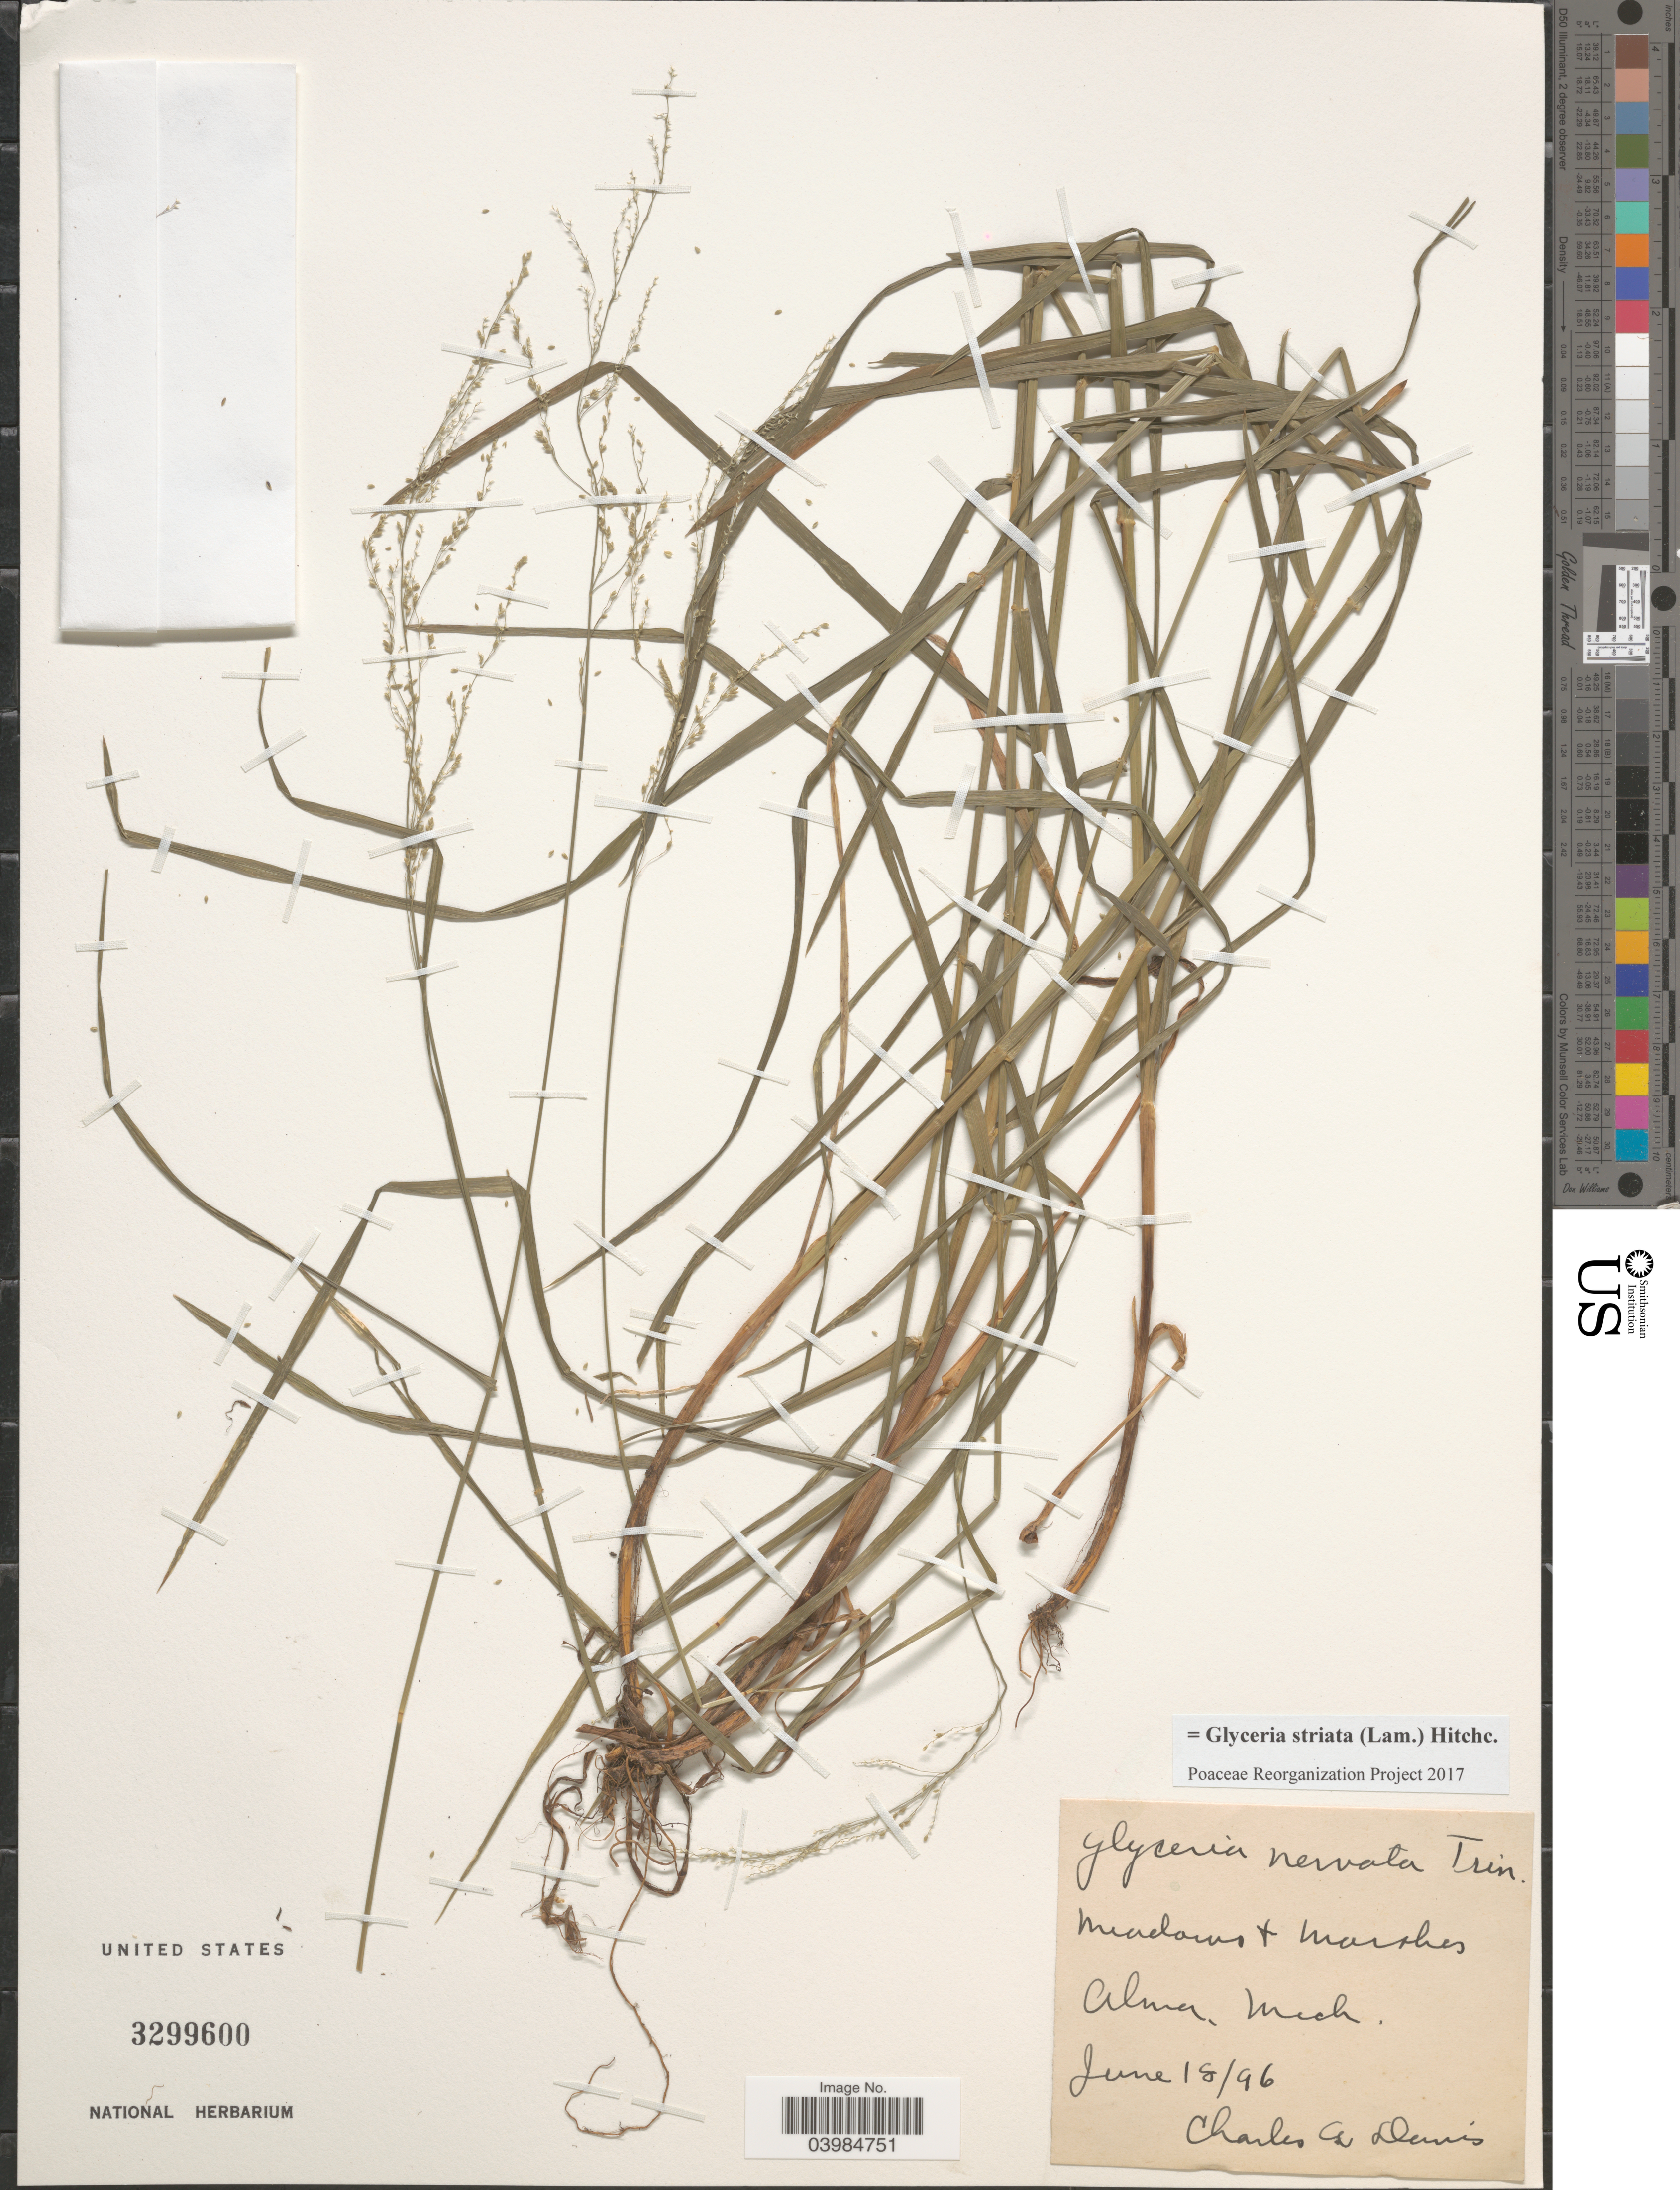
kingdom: Plantae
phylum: Tracheophyta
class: Liliopsida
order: Poales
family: Poaceae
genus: Glyceria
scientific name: Glyceria striata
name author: (Lam.) Hitchc.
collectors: C. Davis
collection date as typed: Transcribed d/m/y: 18/6/96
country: United States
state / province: Michigan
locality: Alma.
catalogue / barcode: US 3299600